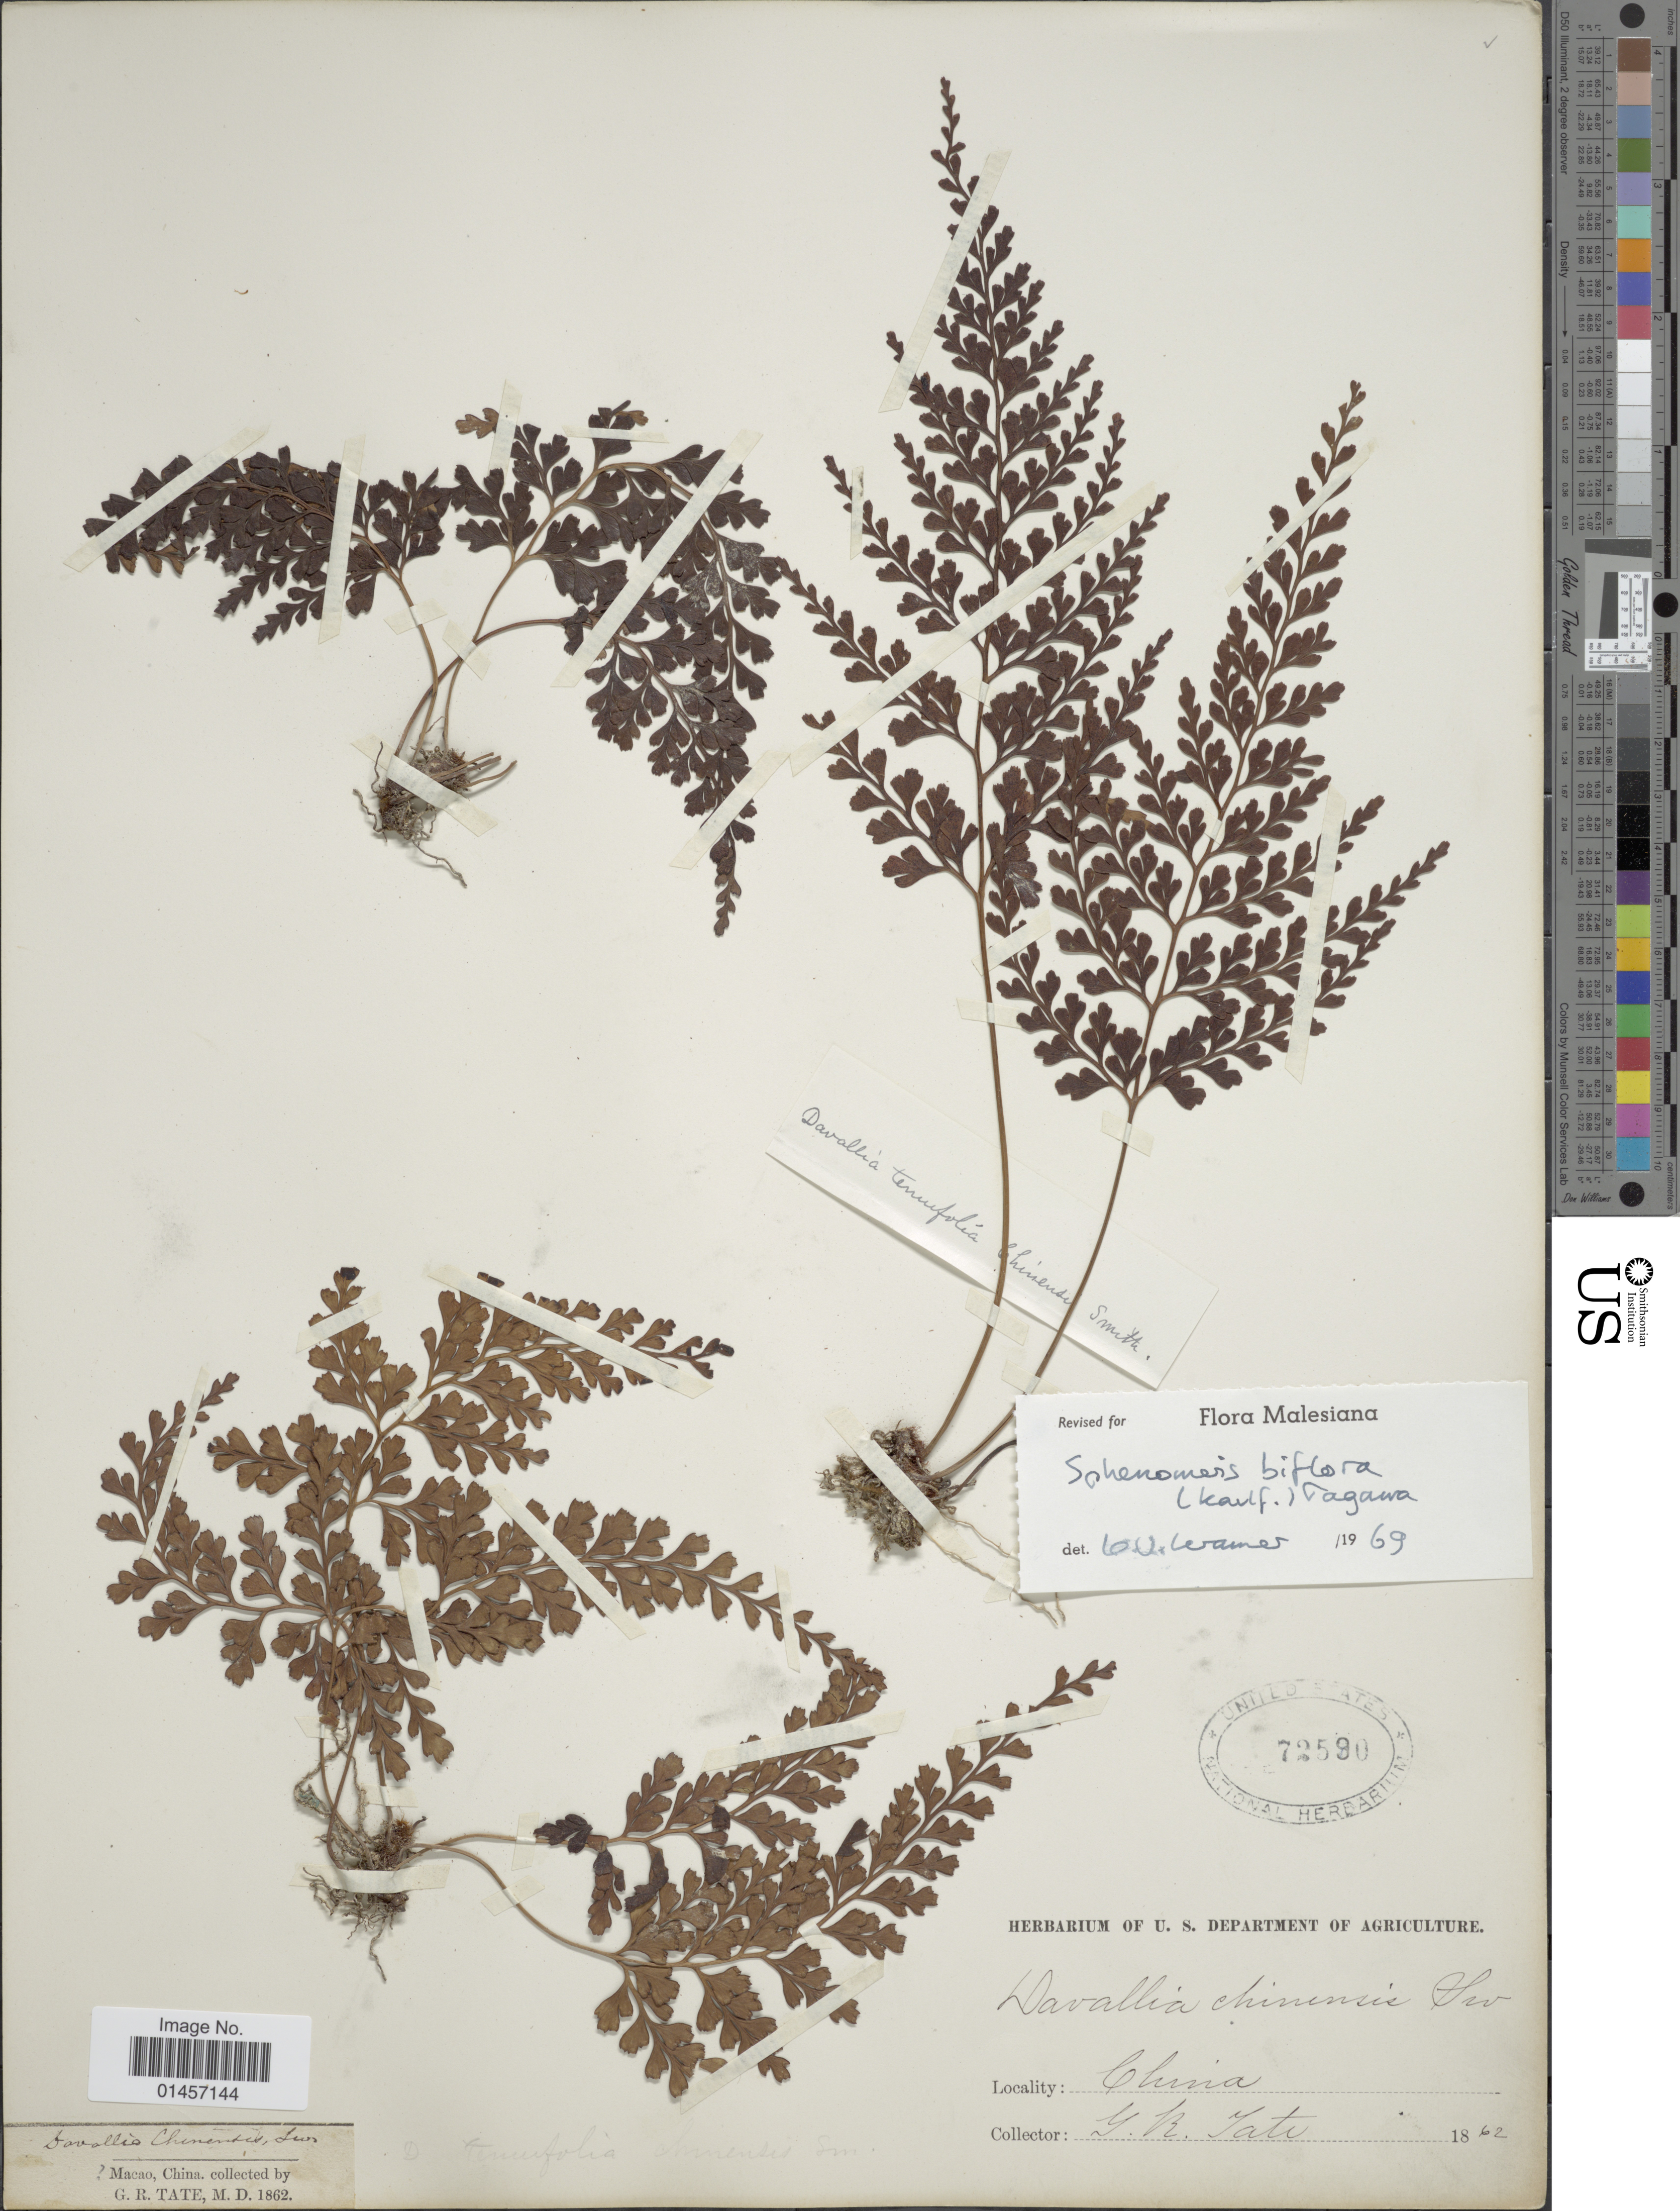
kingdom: Plantae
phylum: Tracheophyta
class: Polypodiopsida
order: Polypodiales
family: Lindsaeaceae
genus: Sphenomeris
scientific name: Sphenomeris biflora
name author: (Kaulf.) Mett.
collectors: G. Tate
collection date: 1862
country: China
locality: China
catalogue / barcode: US 72590